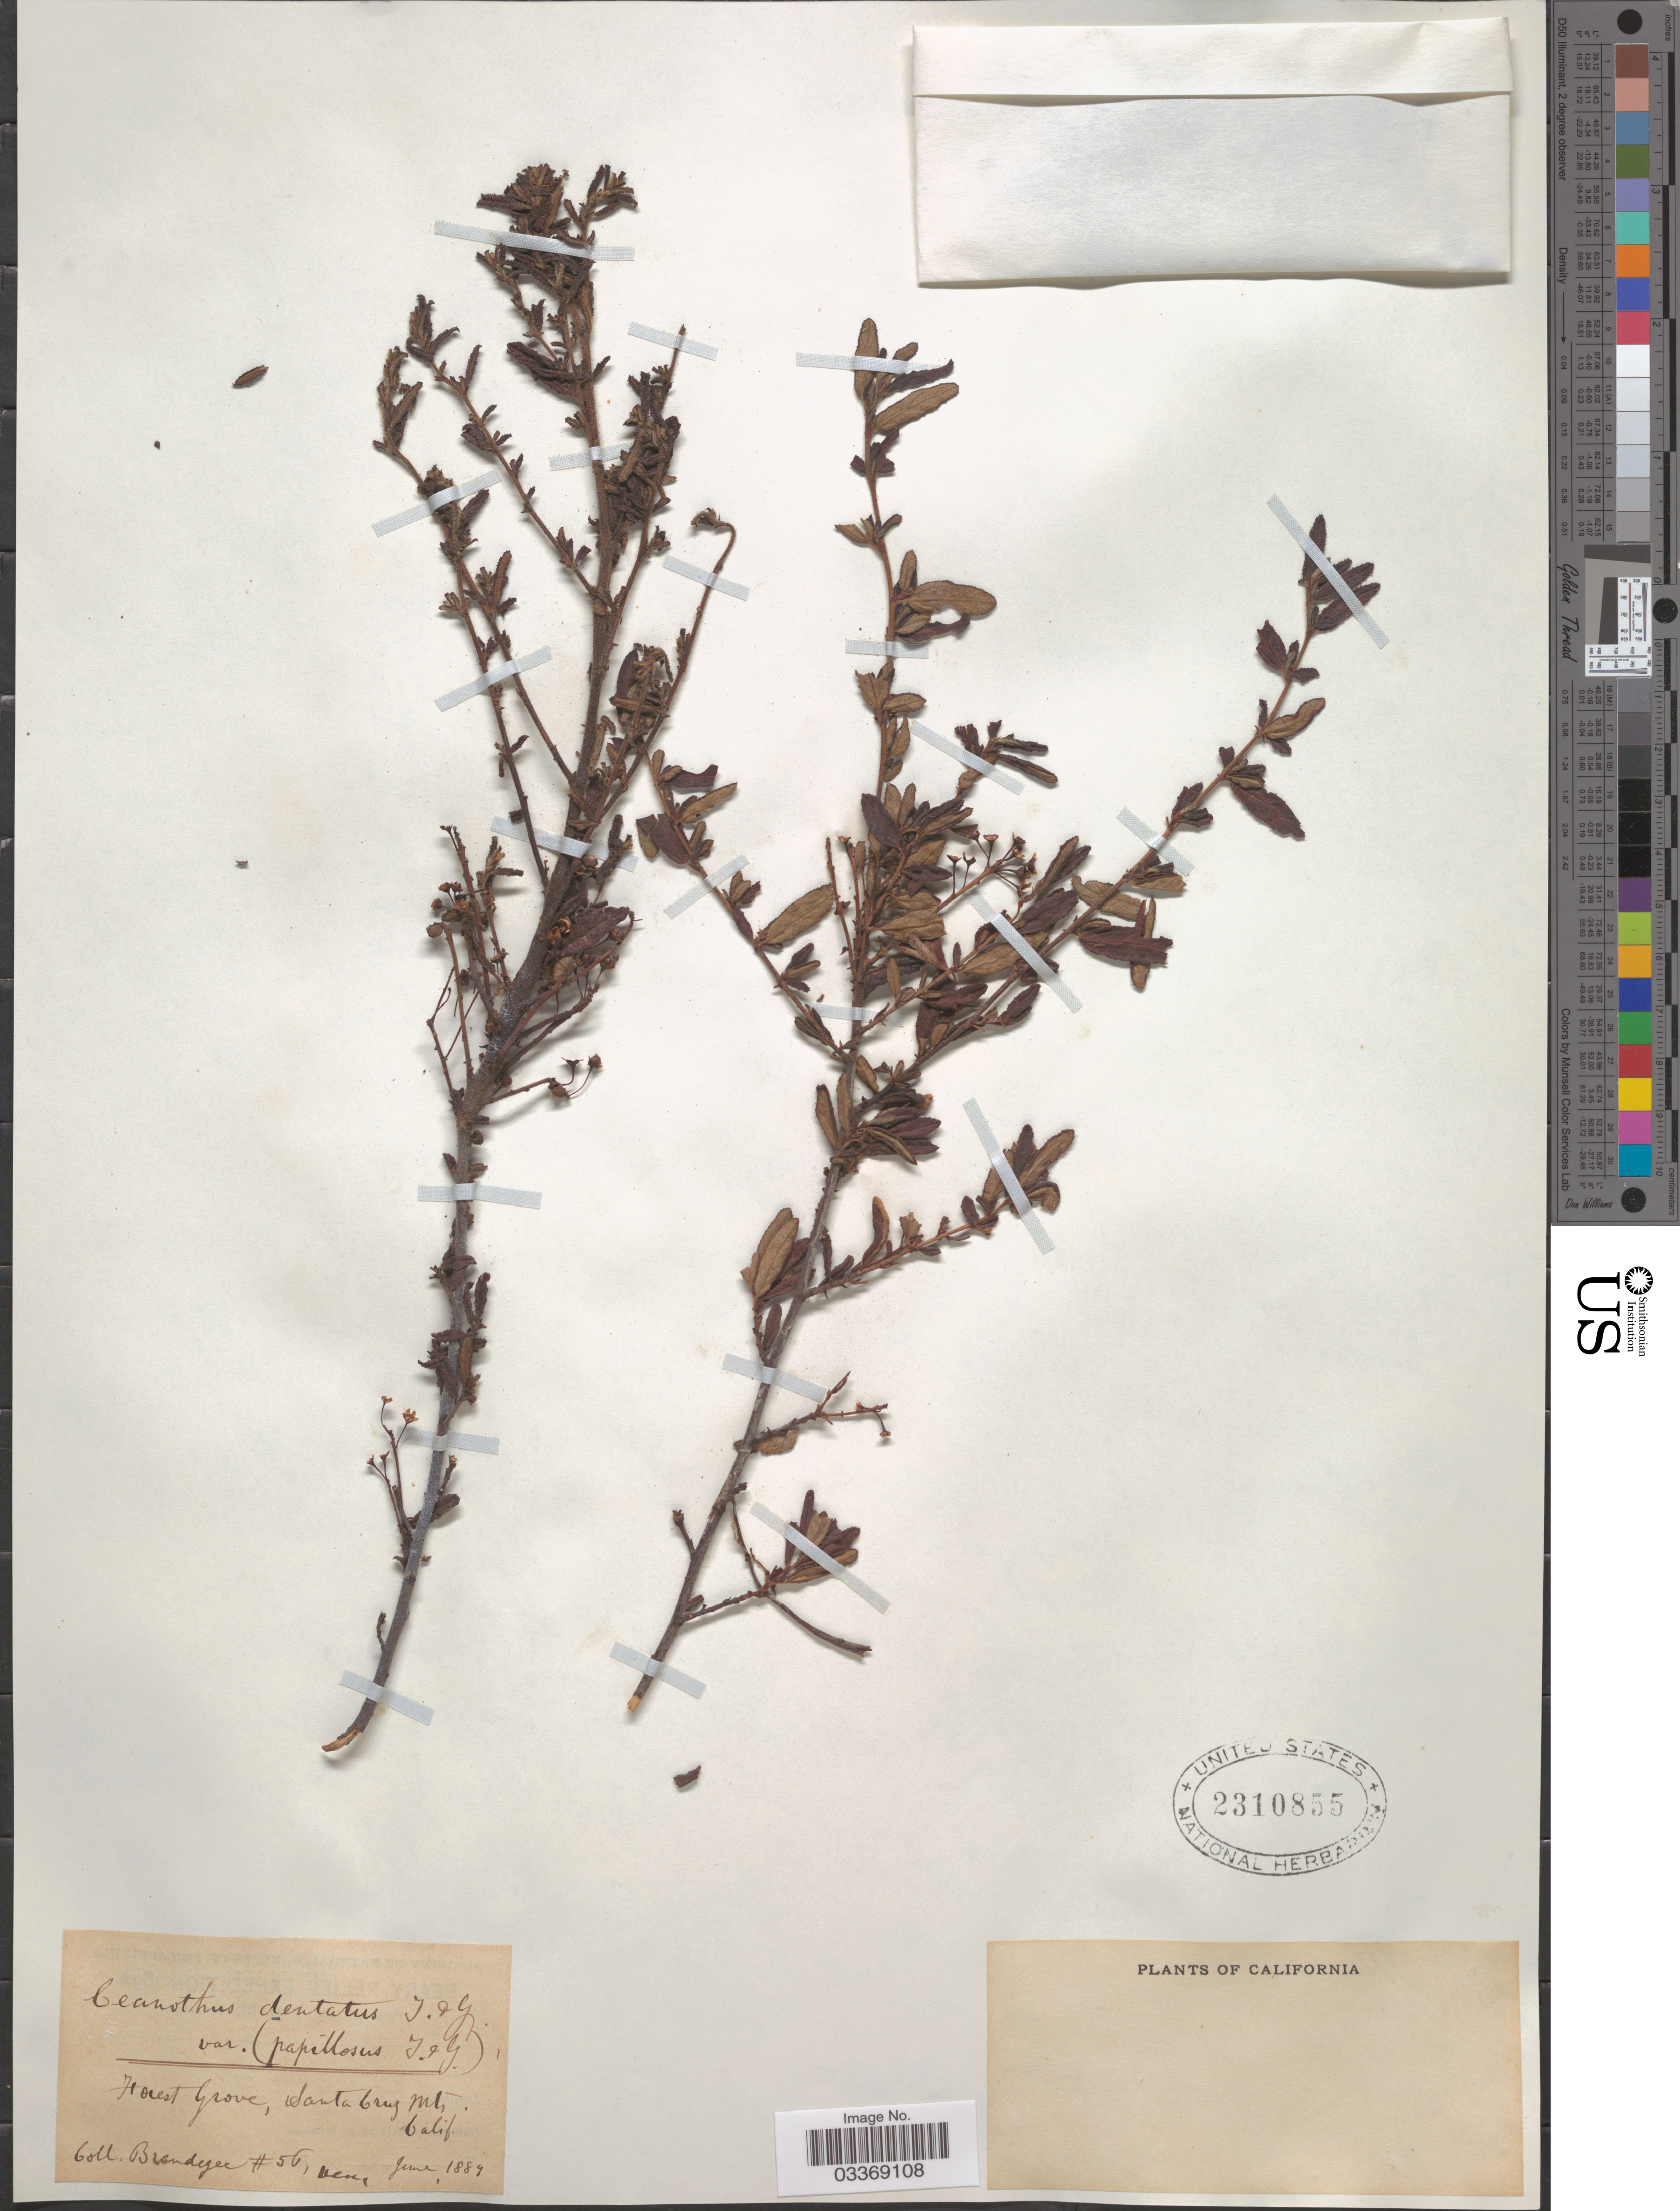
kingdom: Plantae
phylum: Tracheophyta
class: Magnoliopsida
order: Rosales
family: Rhamnaceae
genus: Ceanothus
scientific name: Ceanothus dentatus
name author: Torr. & A. Gray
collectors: -- Brandegee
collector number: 56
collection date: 1889-06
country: United States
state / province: California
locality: Forest Grove, Santa Cruz Mts.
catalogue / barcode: US 2310855